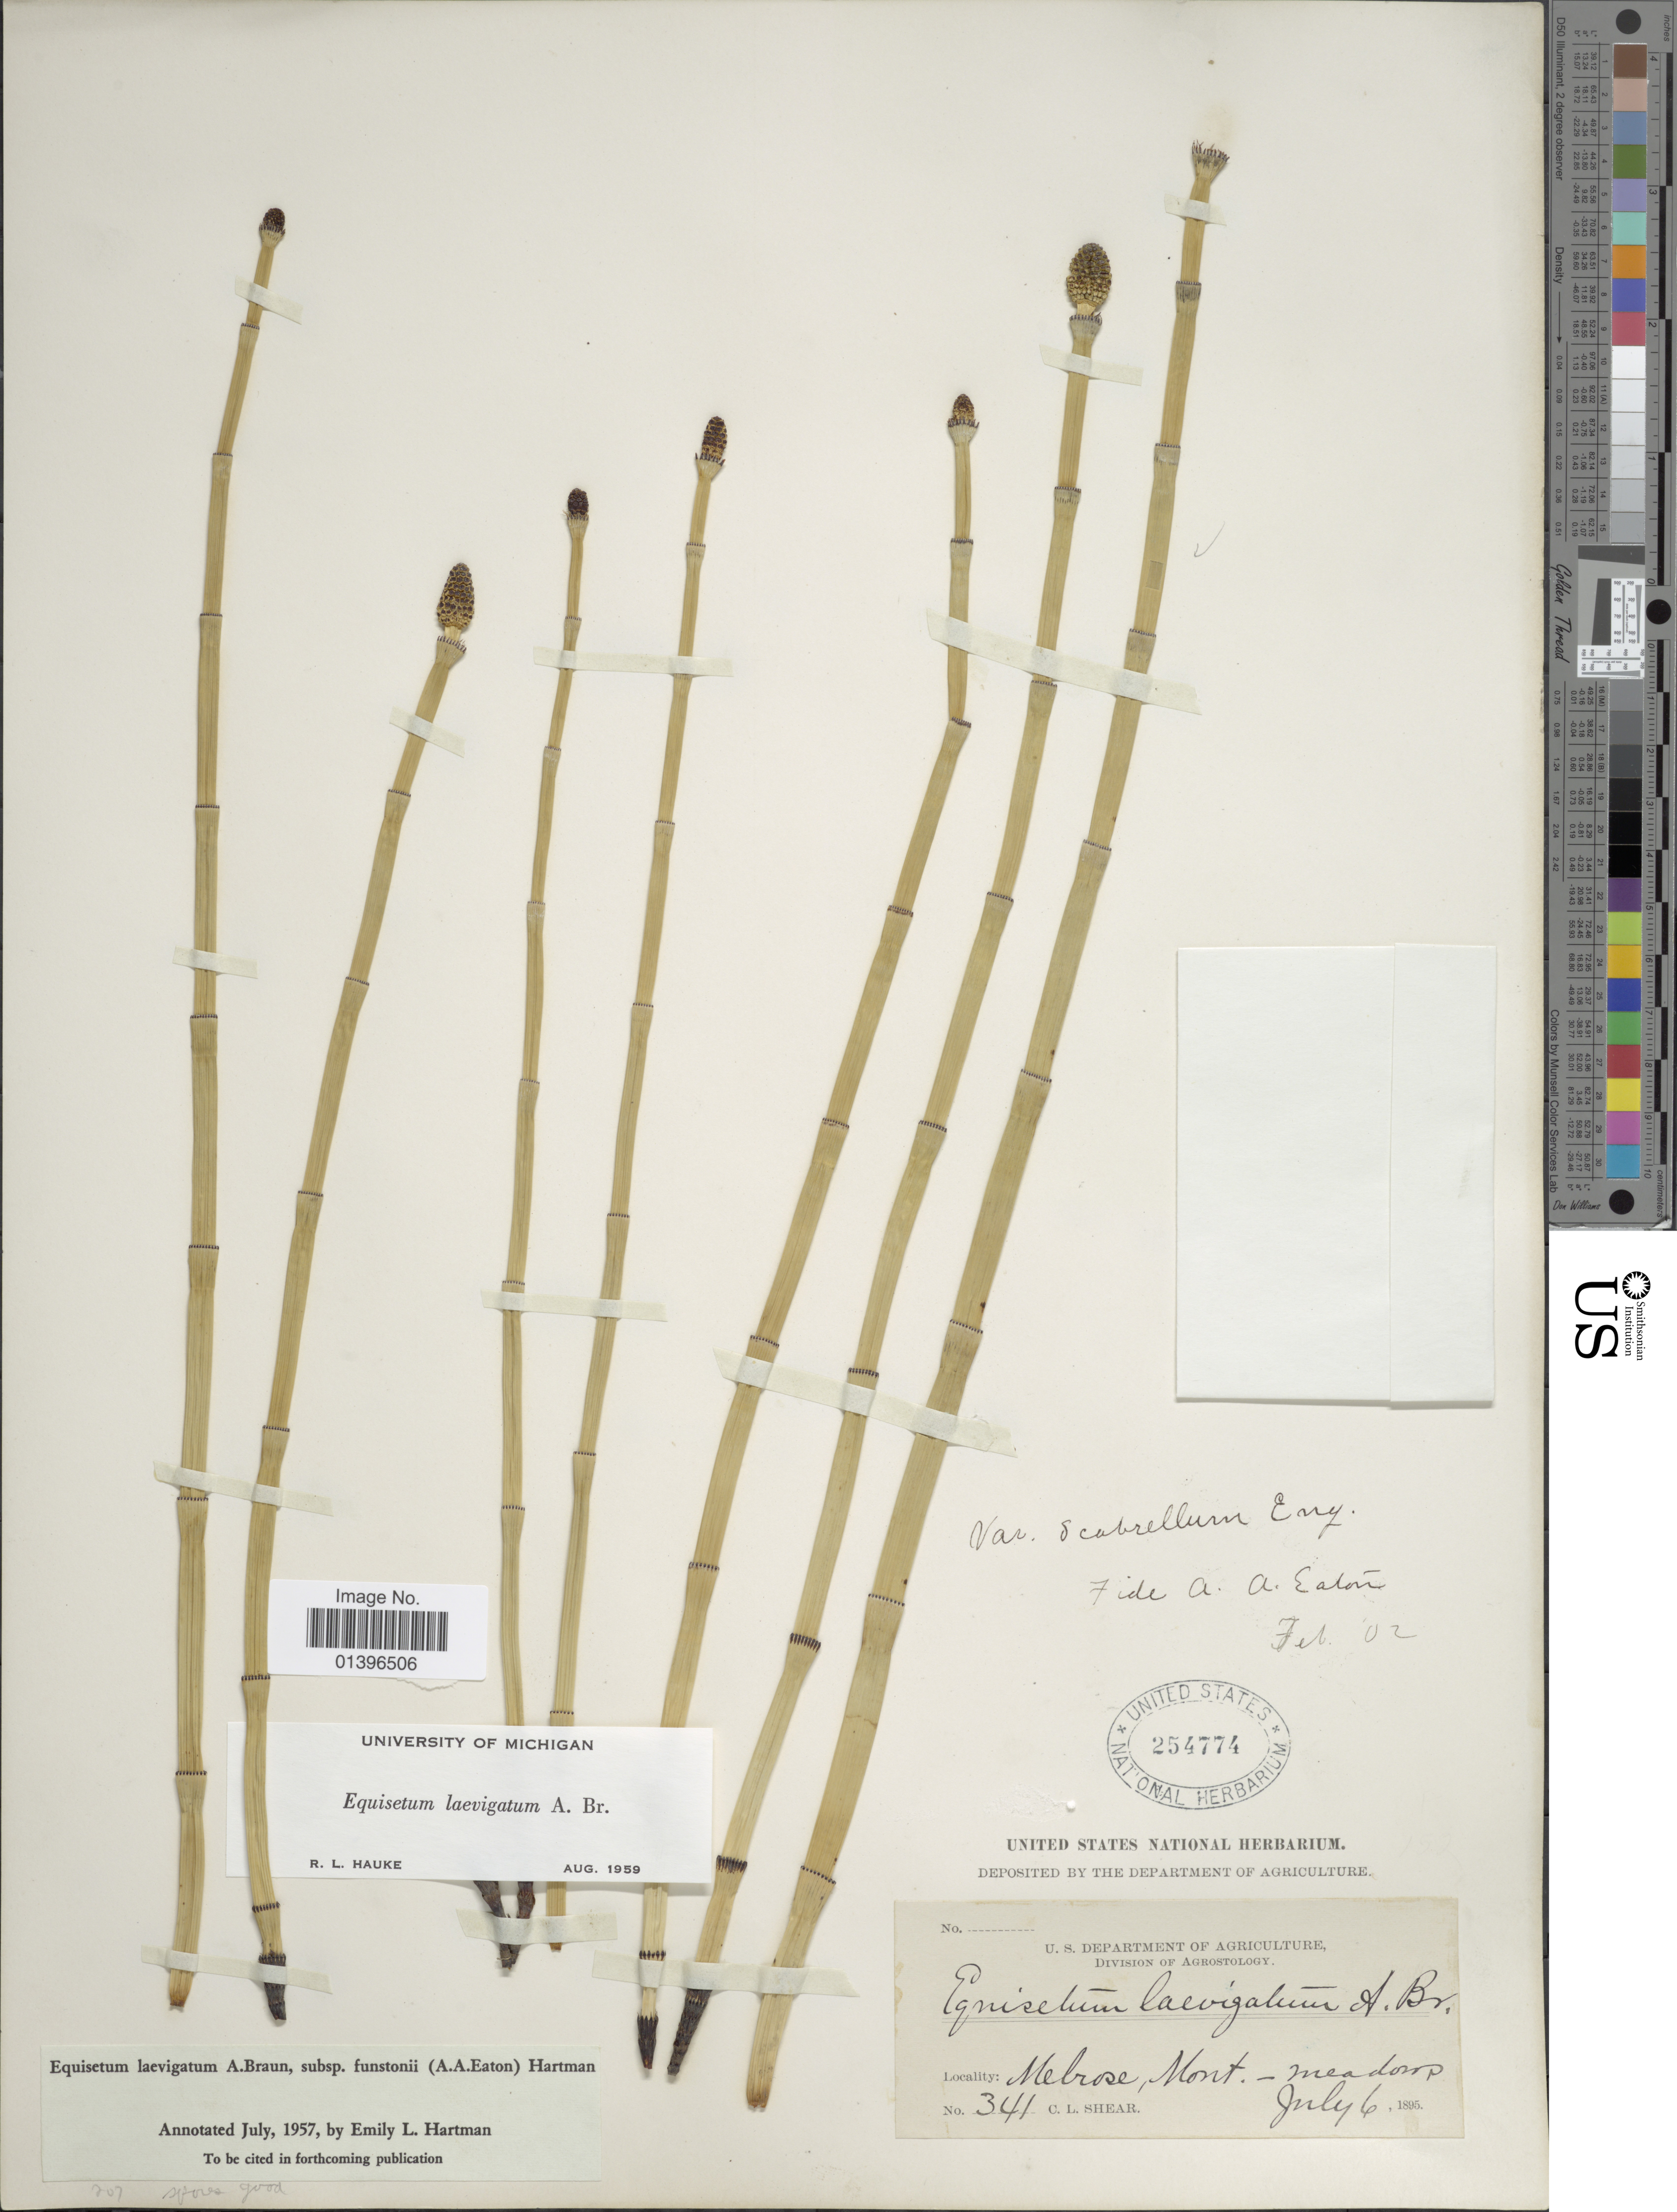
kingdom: Plantae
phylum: Tracheophyta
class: Polypodiopsida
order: Equisetales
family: Equisetaceae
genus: Equisetum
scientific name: Equisetum laevigatum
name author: A. Braun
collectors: C. L. Shear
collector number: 341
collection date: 1895-07-06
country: United States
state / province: Montana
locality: Melrose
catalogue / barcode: US 254774